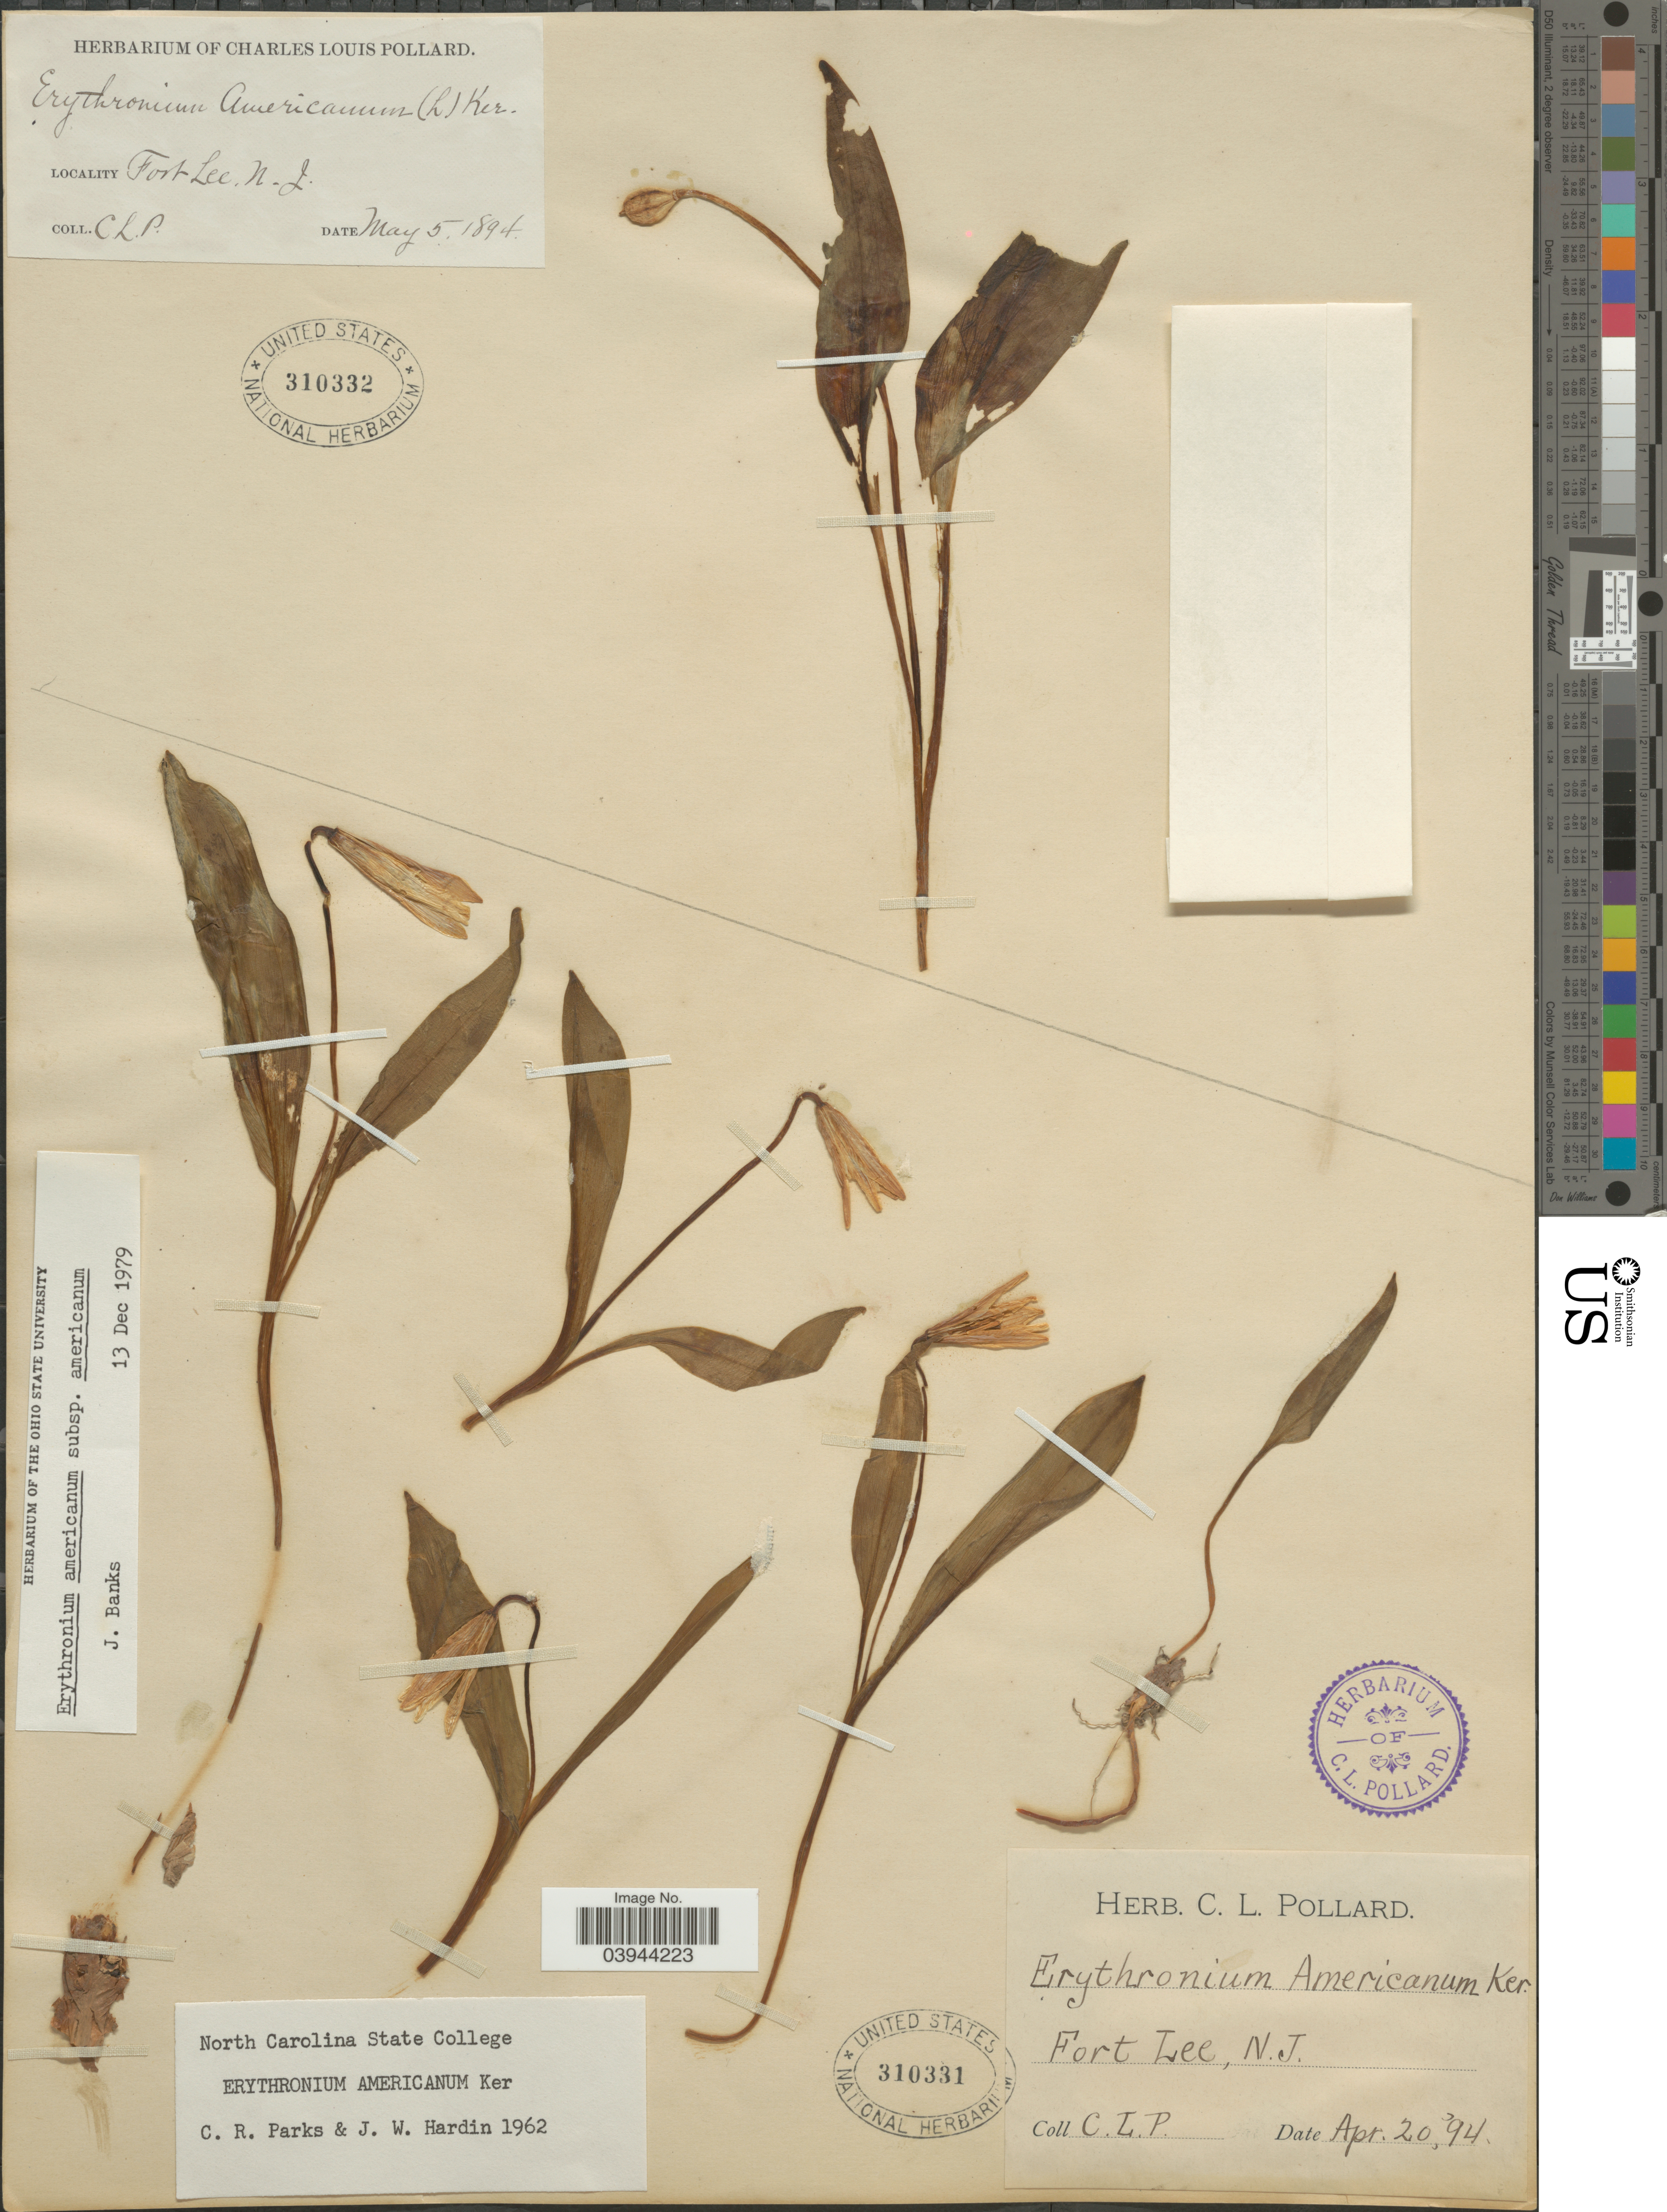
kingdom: Plantae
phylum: Tracheophyta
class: Liliopsida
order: Liliales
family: Liliaceae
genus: Erythronium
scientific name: Erythronium americanum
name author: Ker Gawl.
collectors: C. L. Pollard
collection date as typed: Transcribed d/m/y: 20/4/94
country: United States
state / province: New Jersey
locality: Fort Lee.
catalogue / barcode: US 310331